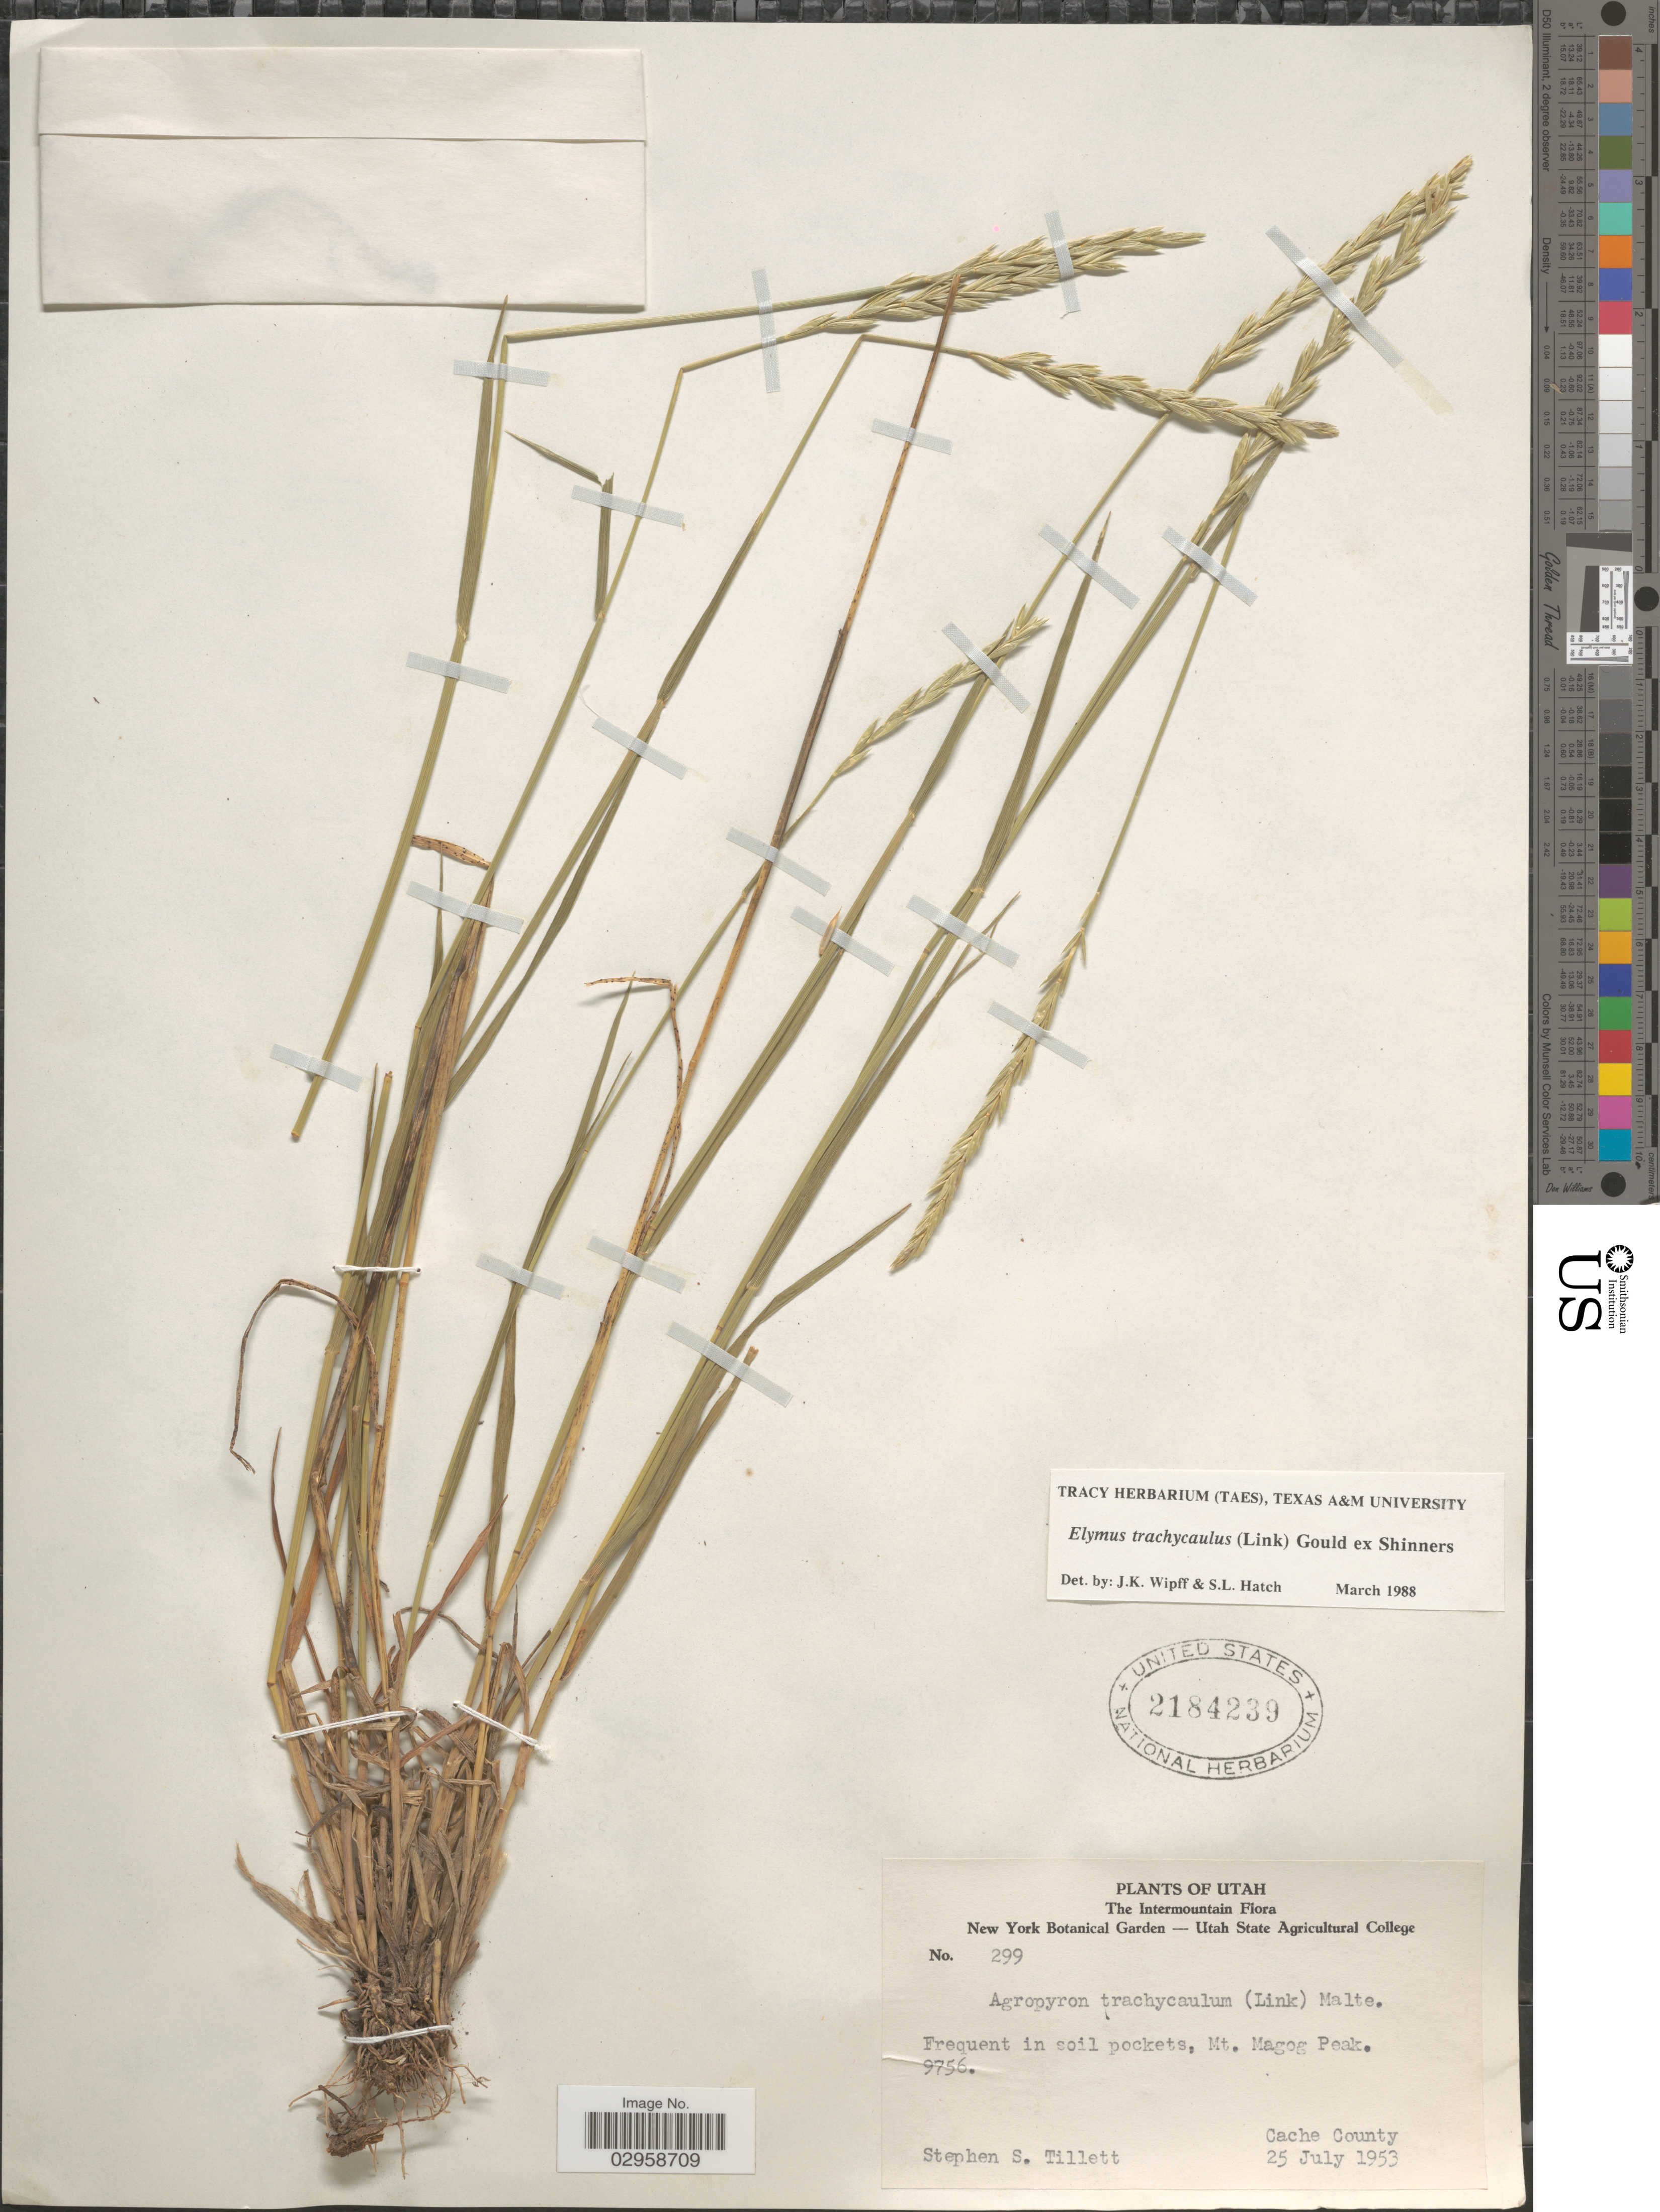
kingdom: Plantae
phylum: Tracheophyta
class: Liliopsida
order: Poales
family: Poaceae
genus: Elymus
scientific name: Elymus trachycaulus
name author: (Link) Gould ex Shinners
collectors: S. S. Tillett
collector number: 299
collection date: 1953-07-25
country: United States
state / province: Utah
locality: The Intermountain. Mt. Magog Peak. 9756. [unsure placement] Cache County.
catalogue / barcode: US 2184239